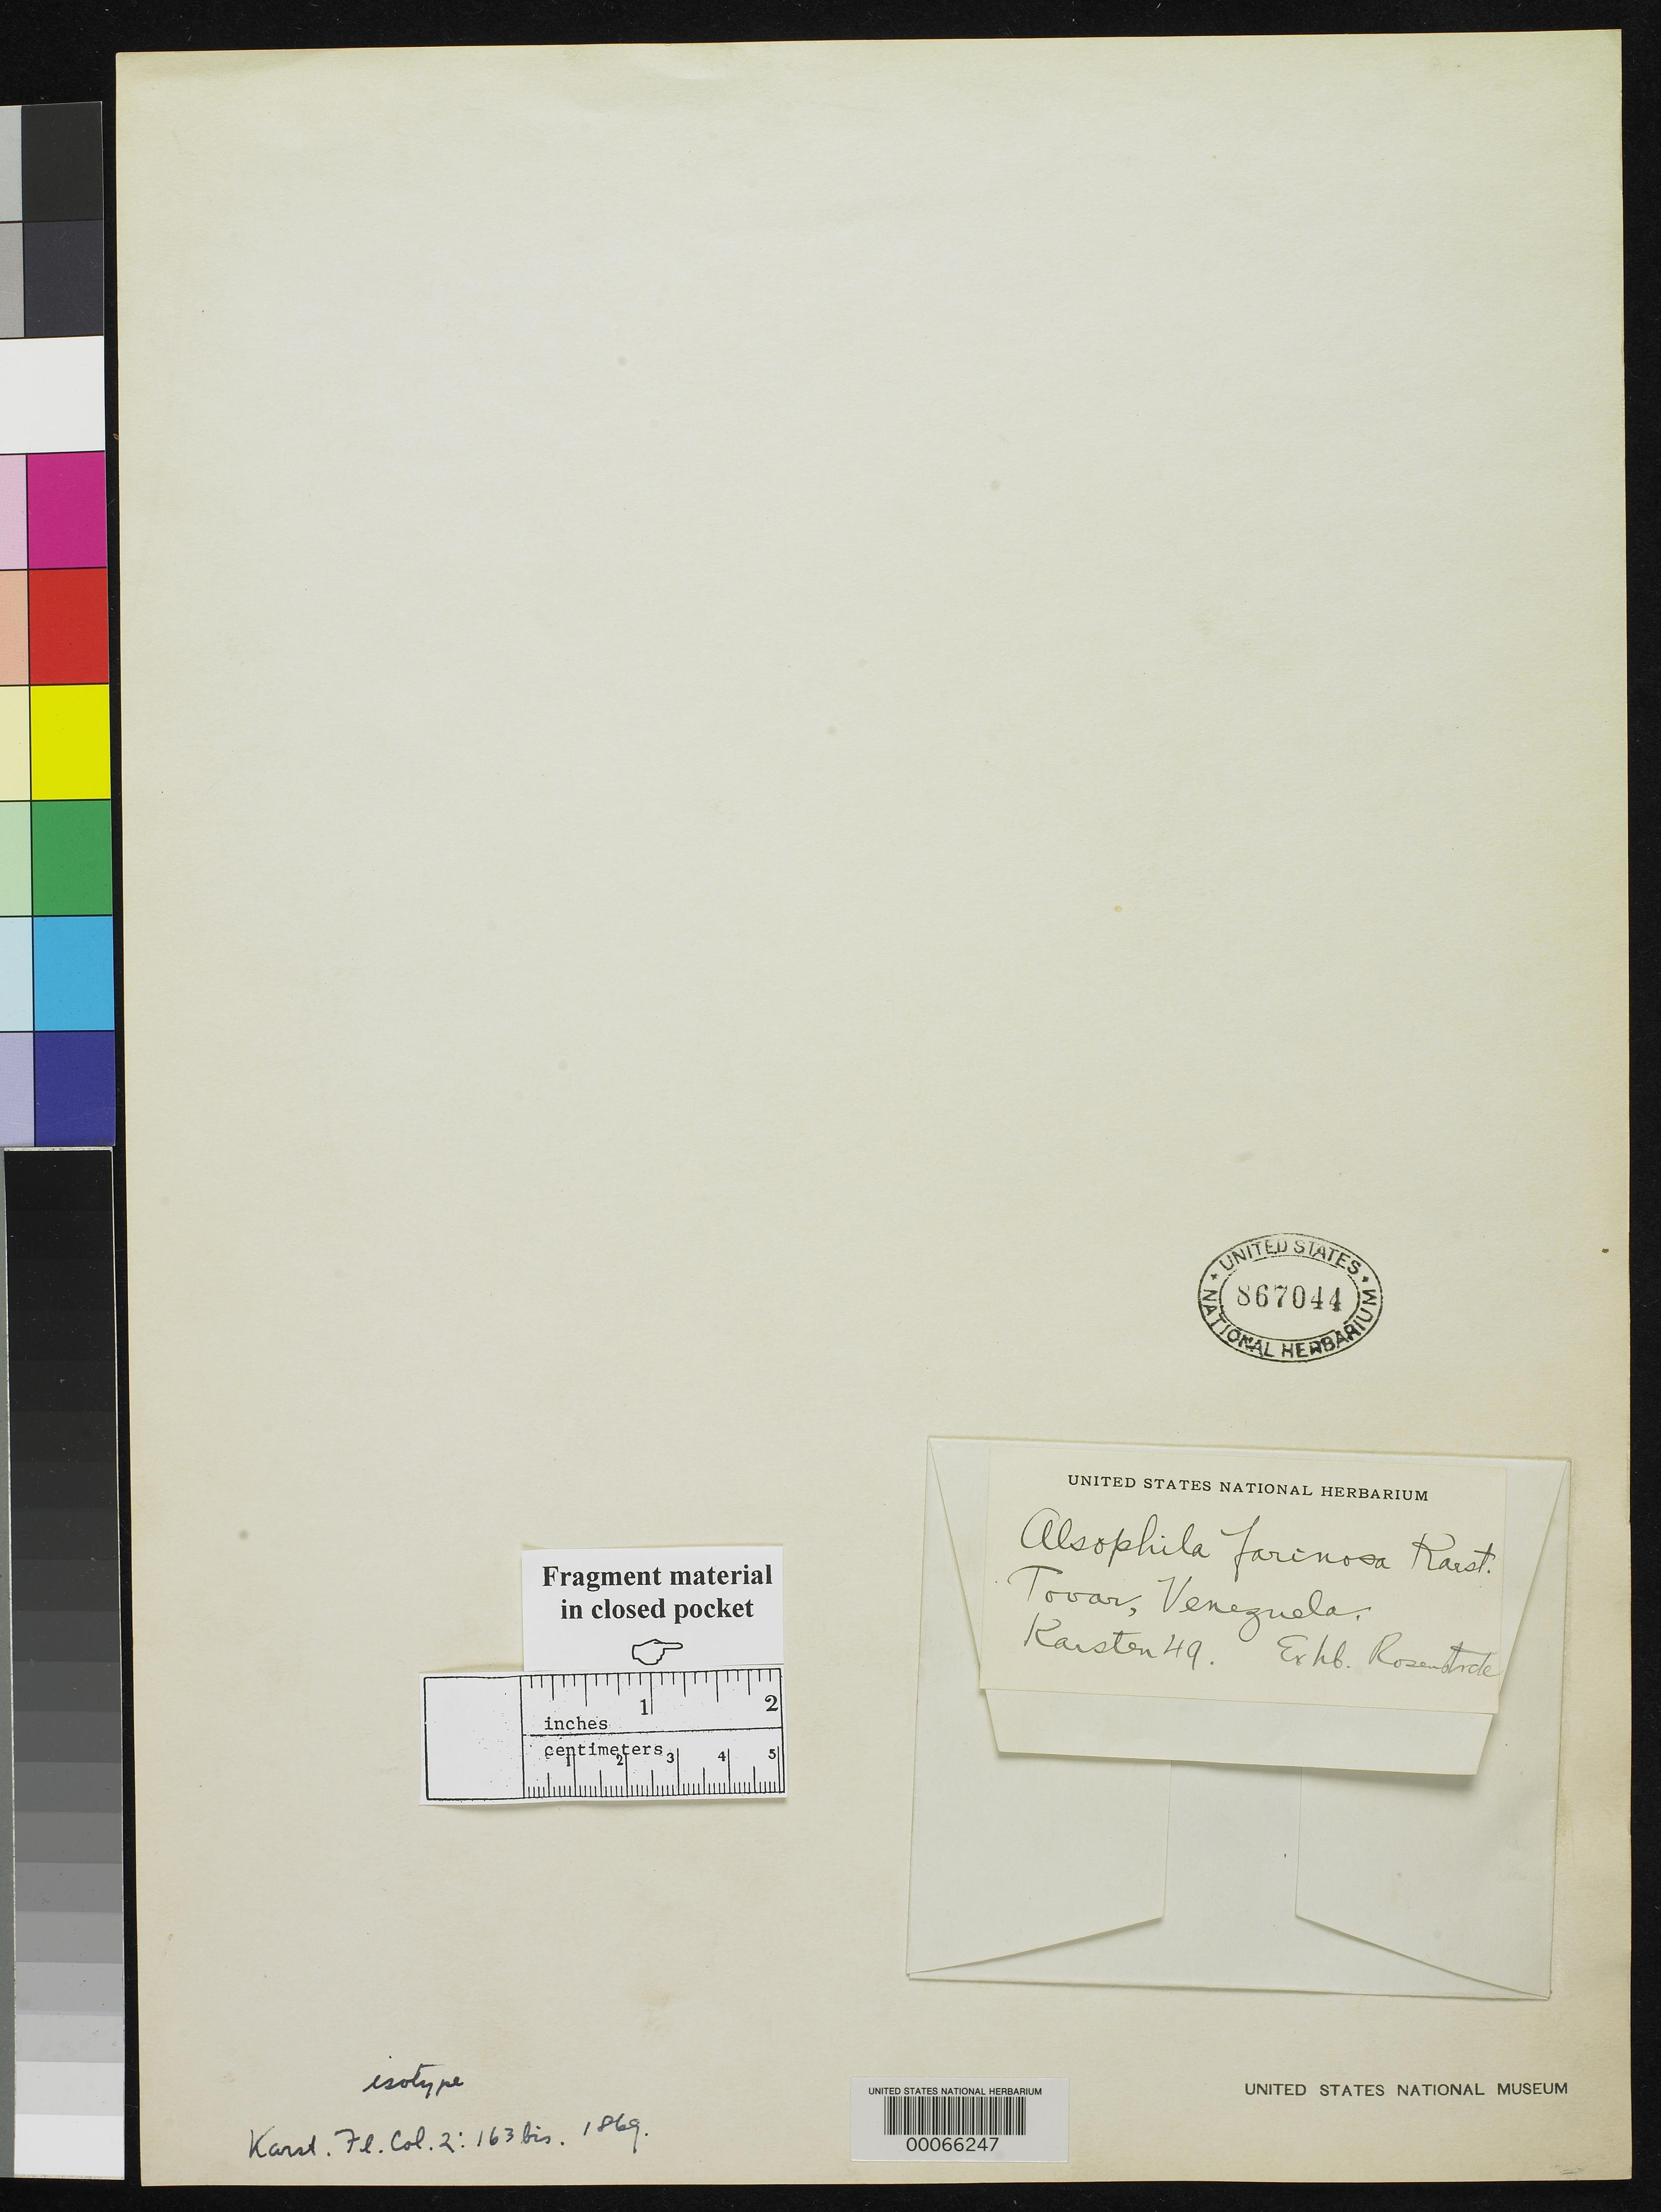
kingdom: Plantae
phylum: Tracheophyta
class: Polypodiopsida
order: Cyatheales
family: Cyatheaceae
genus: Alsophila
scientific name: Alsophila farinosa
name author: H. Karst.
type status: Type Collection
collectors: H. Karsten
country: Venezuela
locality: Tovar.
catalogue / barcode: US 867044